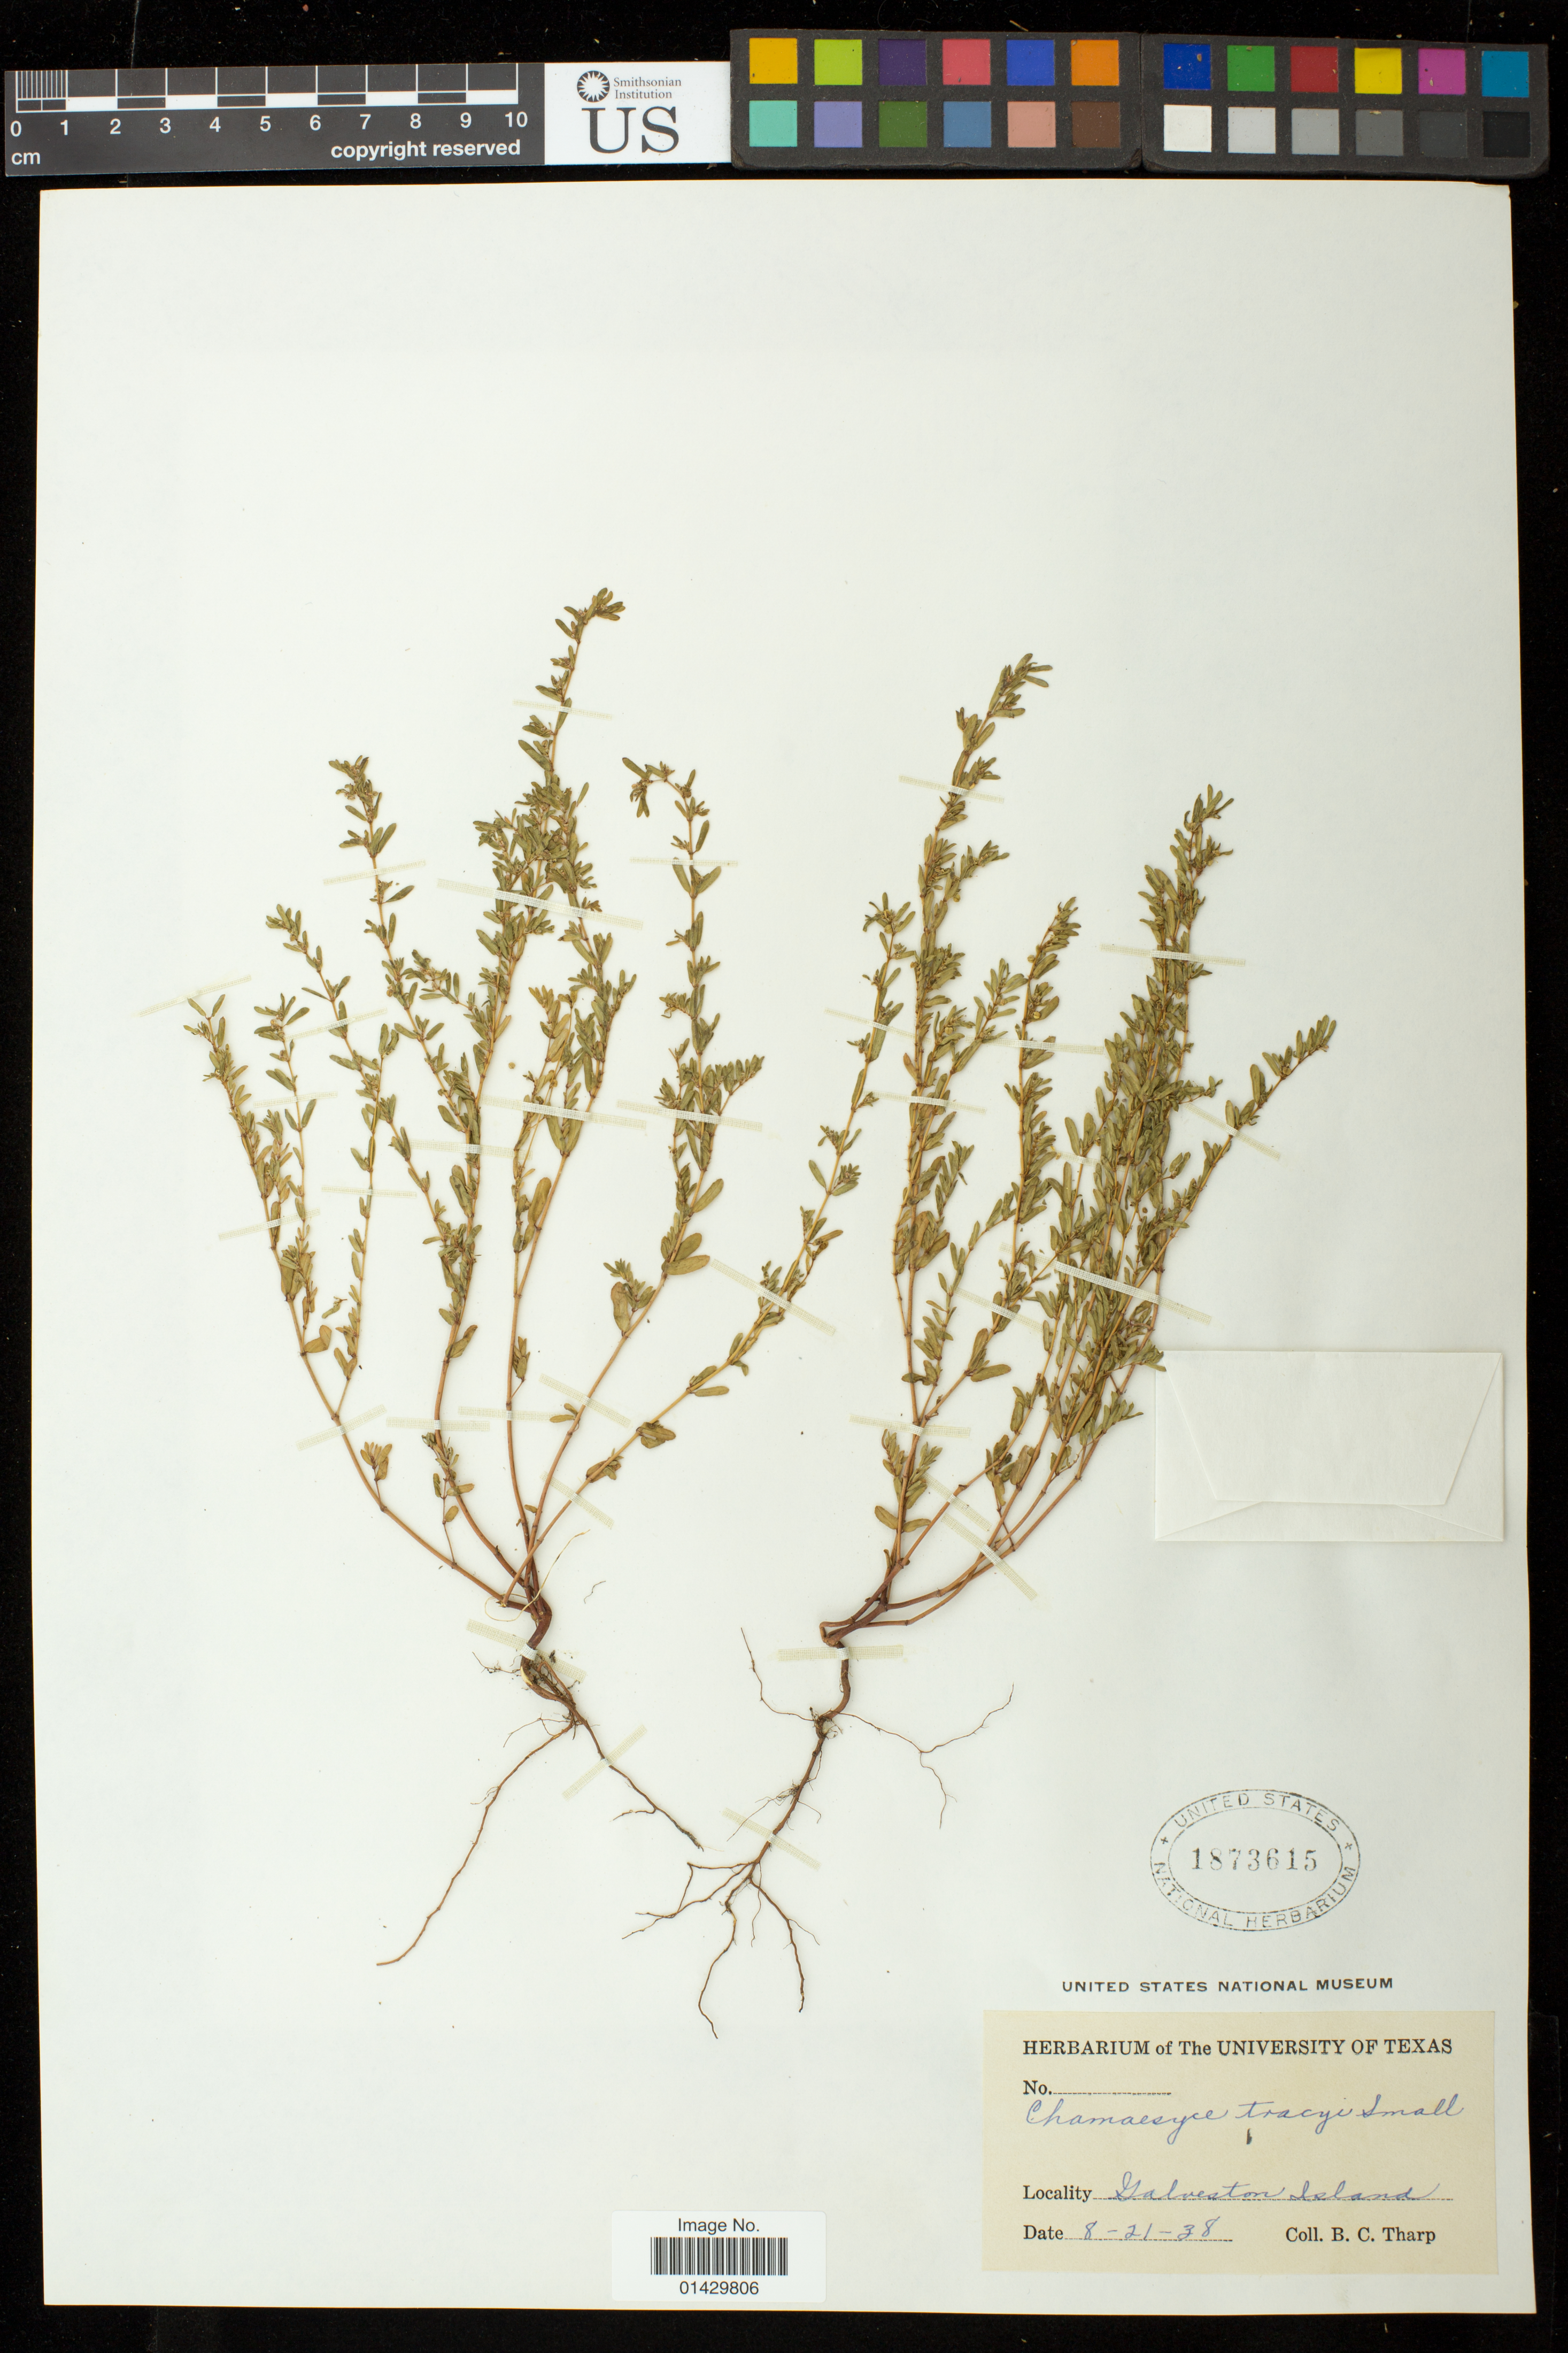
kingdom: Plantae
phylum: Tracheophyta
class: Magnoliopsida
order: Malpighiales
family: Euphorbiaceae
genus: Euphorbia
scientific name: Euphorbia maculata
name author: L.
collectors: B. C. Tharp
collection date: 1938-08-21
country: United States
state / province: Texas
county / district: Galveston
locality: Galveston Island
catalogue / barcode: US 1873615